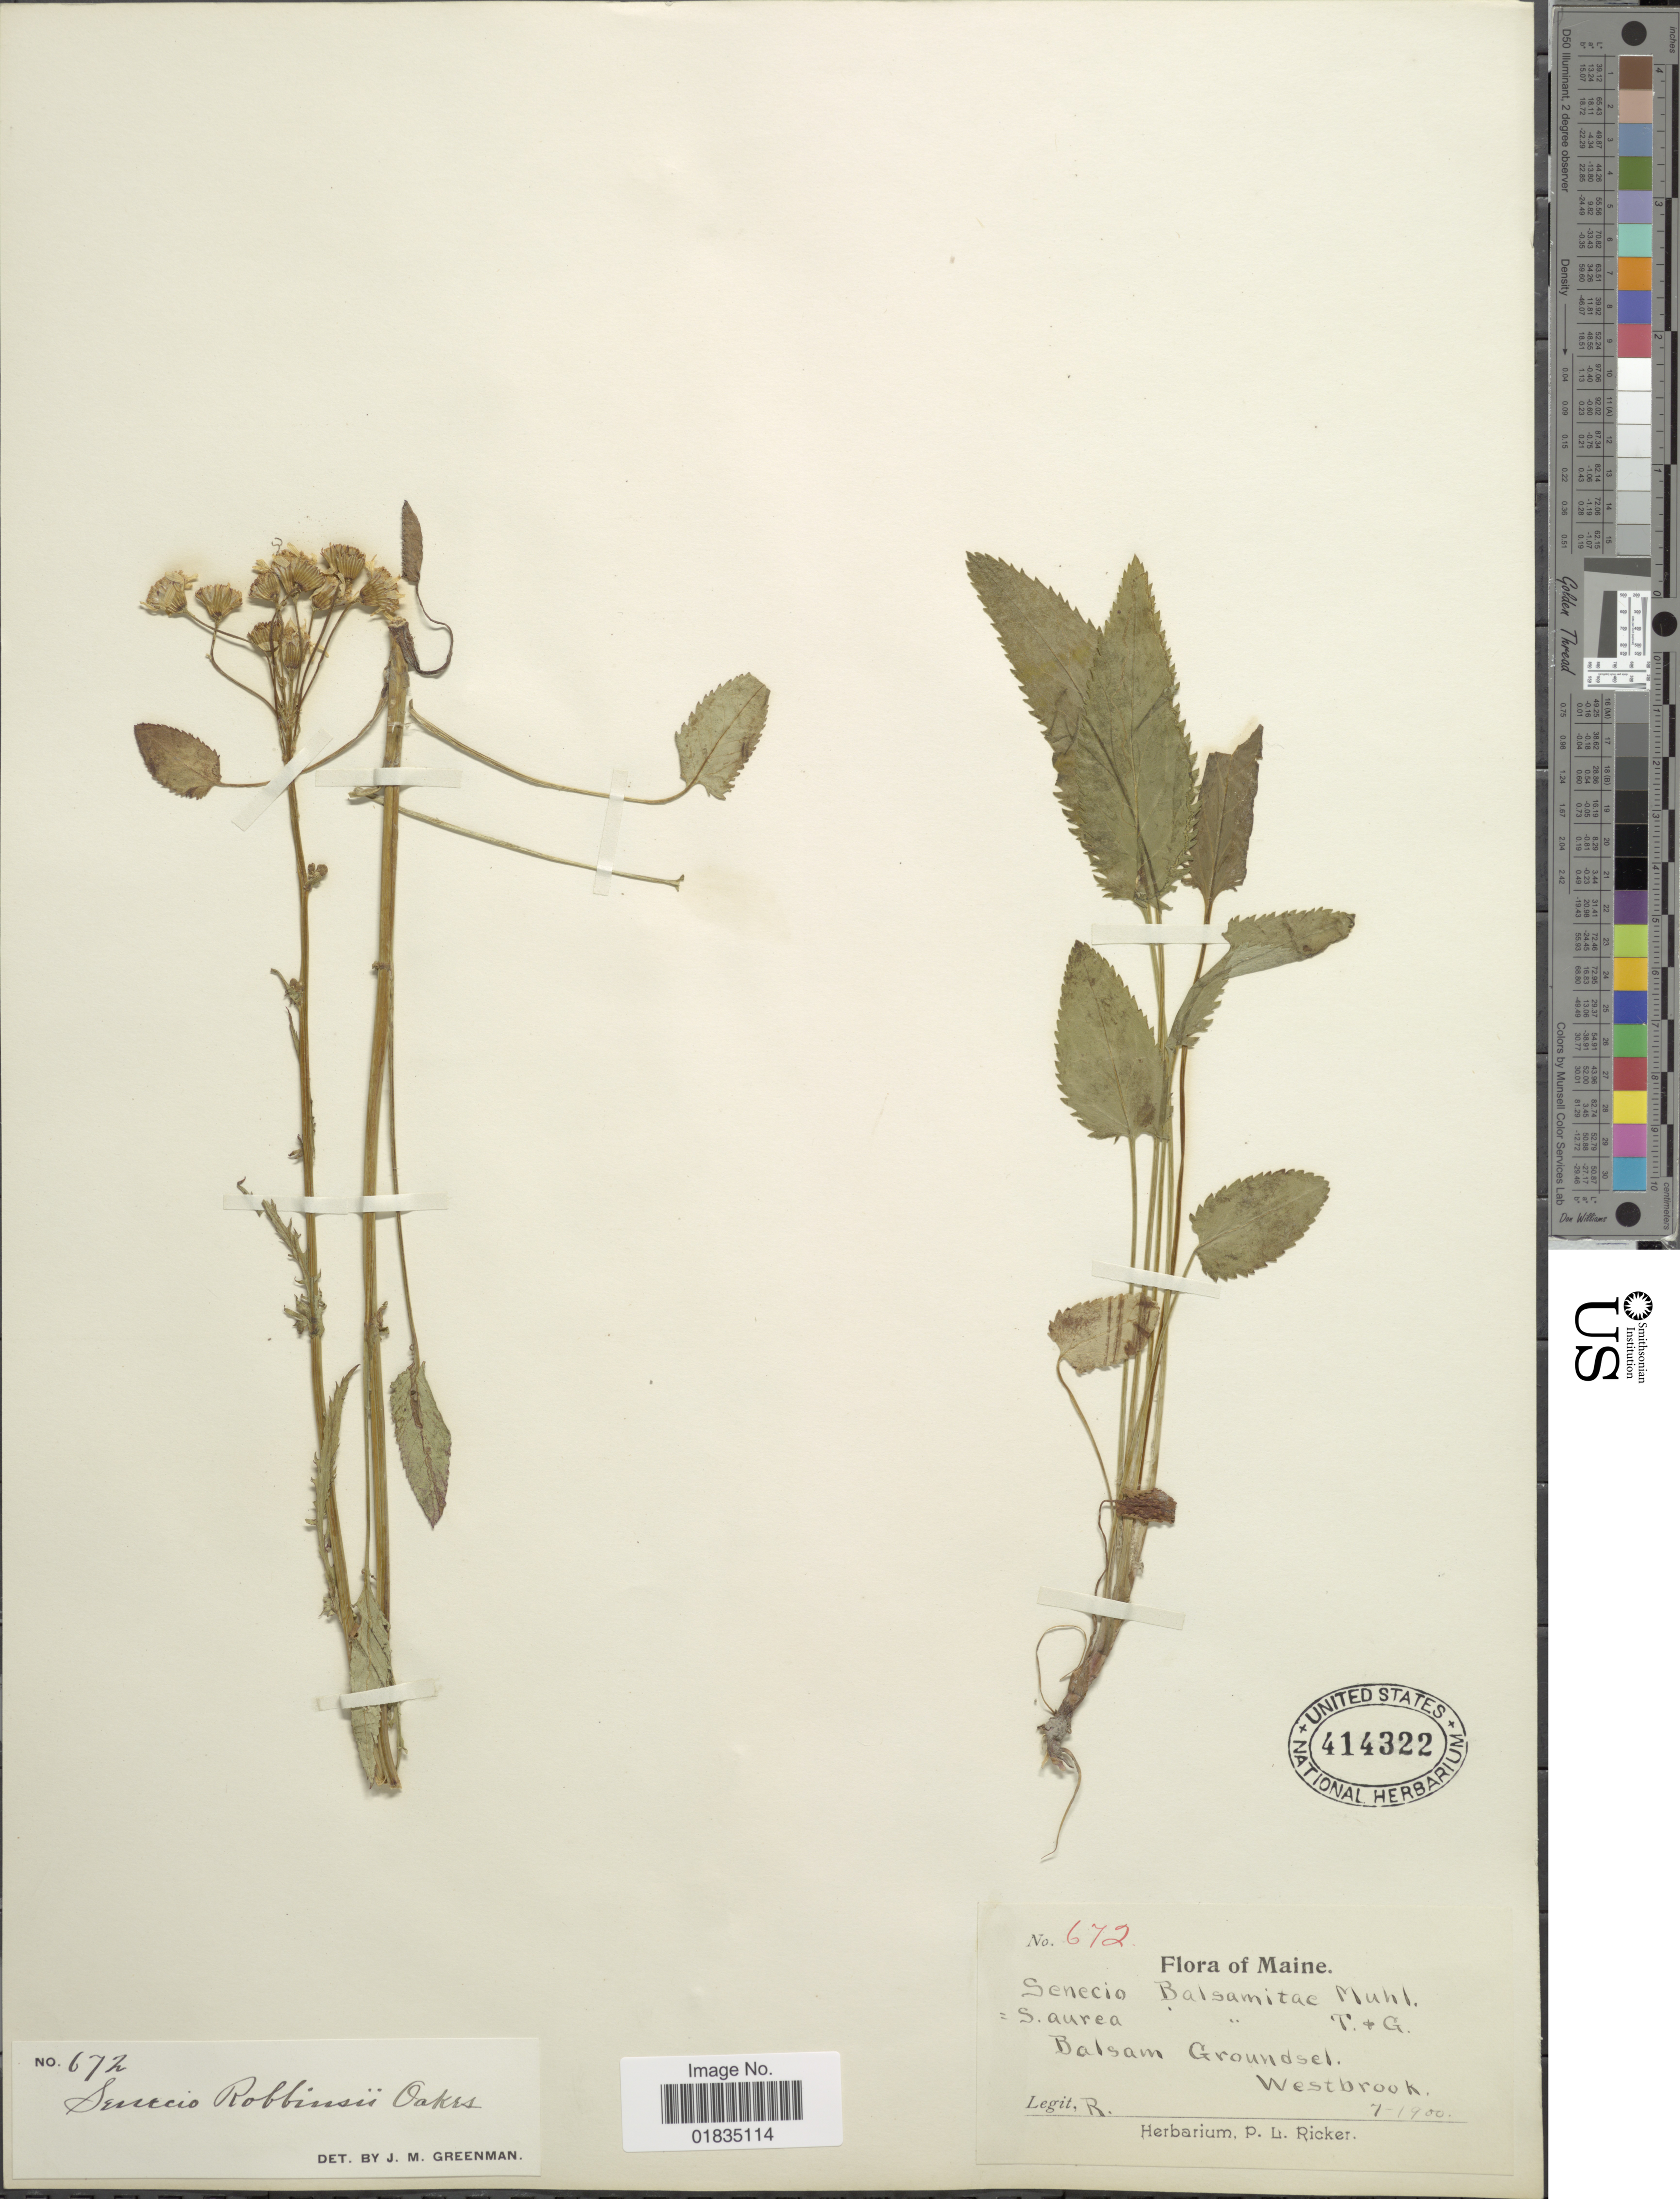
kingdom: Plantae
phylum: Tracheophyta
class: Magnoliopsida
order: Asterales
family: Asteraceae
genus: Packera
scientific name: Packera schweinitziana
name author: (Nutt.) W.A. Weber & Á. Löve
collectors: P. Ricker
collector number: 672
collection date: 1900-07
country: United States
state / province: Maine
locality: Westbrook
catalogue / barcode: US 414322